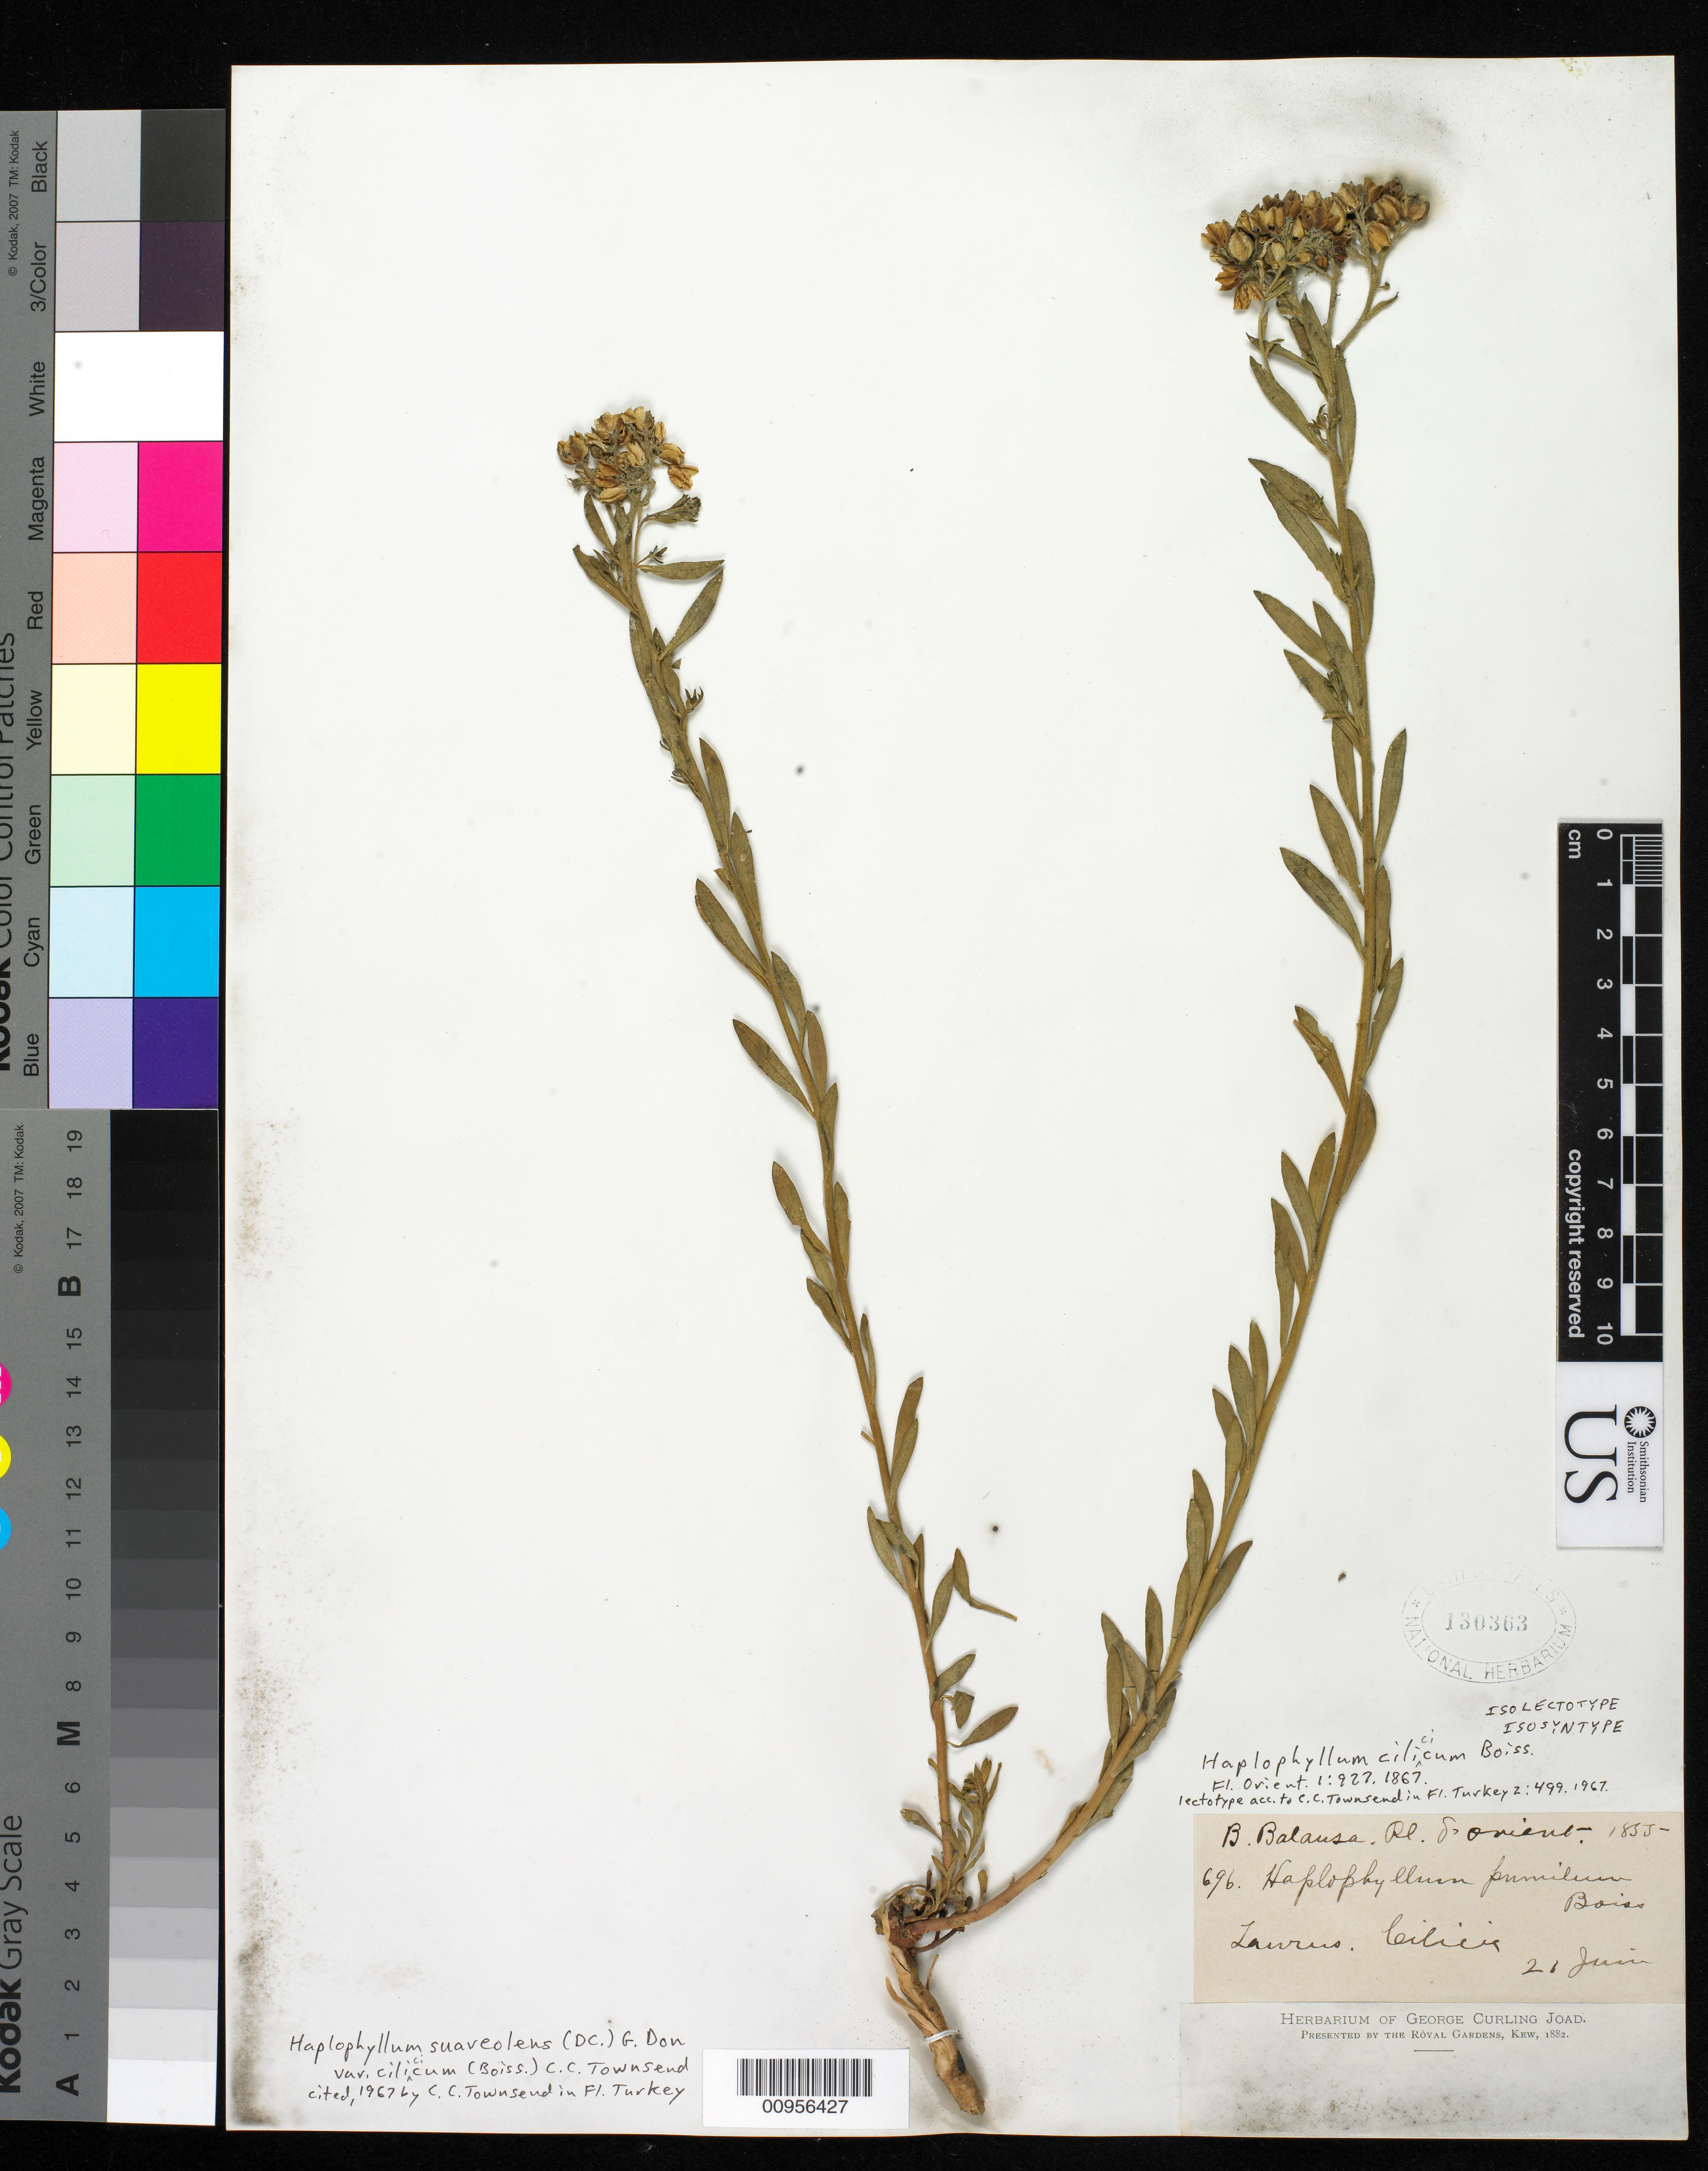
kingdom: Plantae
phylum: Tracheophyta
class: Magnoliopsida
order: Sapindales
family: Rutaceae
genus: Haplophyllum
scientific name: Haplophyllum cilicicum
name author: Boiss.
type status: Isolectotype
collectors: B. Balansa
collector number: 696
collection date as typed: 21 Jun 1855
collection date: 1855-06-21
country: Turkey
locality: Taurus, Cilicia.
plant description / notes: Currently accepted name as cited by C.C. Townsend (1967) in Fl. Turkey.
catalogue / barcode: US 130363